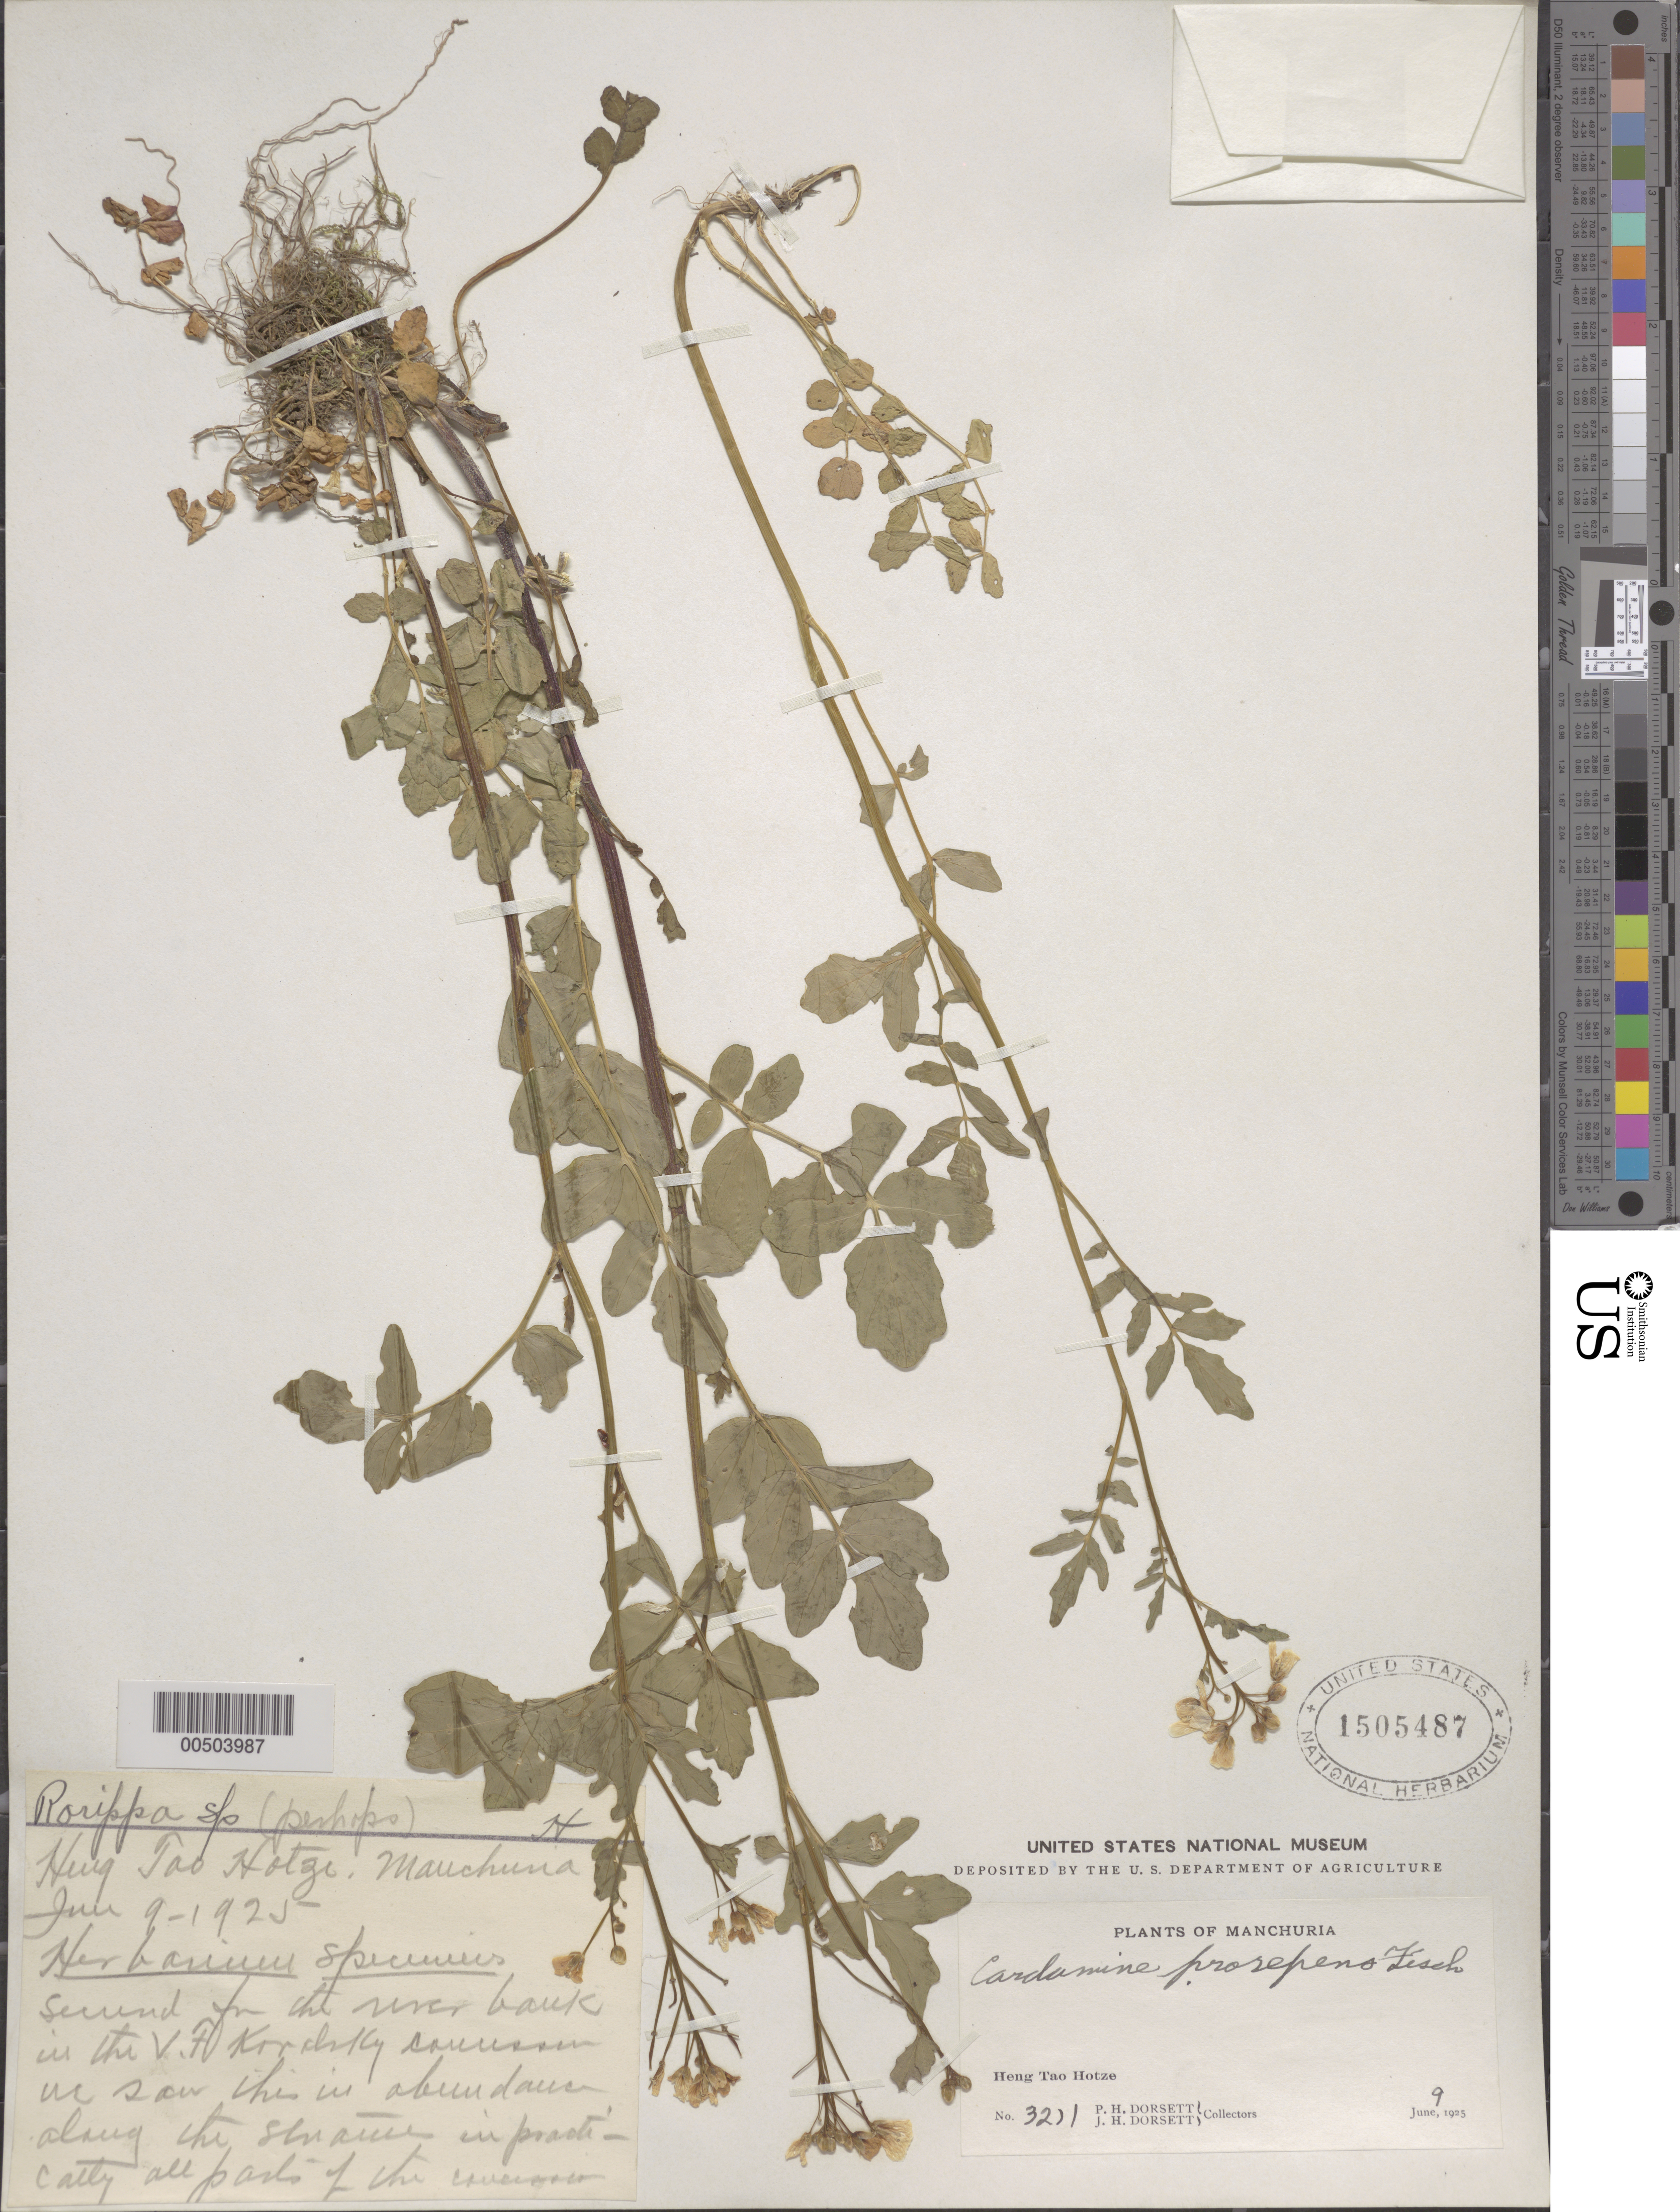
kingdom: Plantae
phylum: Tracheophyta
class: Magnoliopsida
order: Brassicales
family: Brassicaceae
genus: Cardamine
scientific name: Cardamine prorepens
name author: Fisch.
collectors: P. H. Dorsett & J. Dorsett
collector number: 3211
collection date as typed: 09 Jun 1925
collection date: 1925-06-09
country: China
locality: Heng Tao Hotze; Manchuria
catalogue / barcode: US 1505487